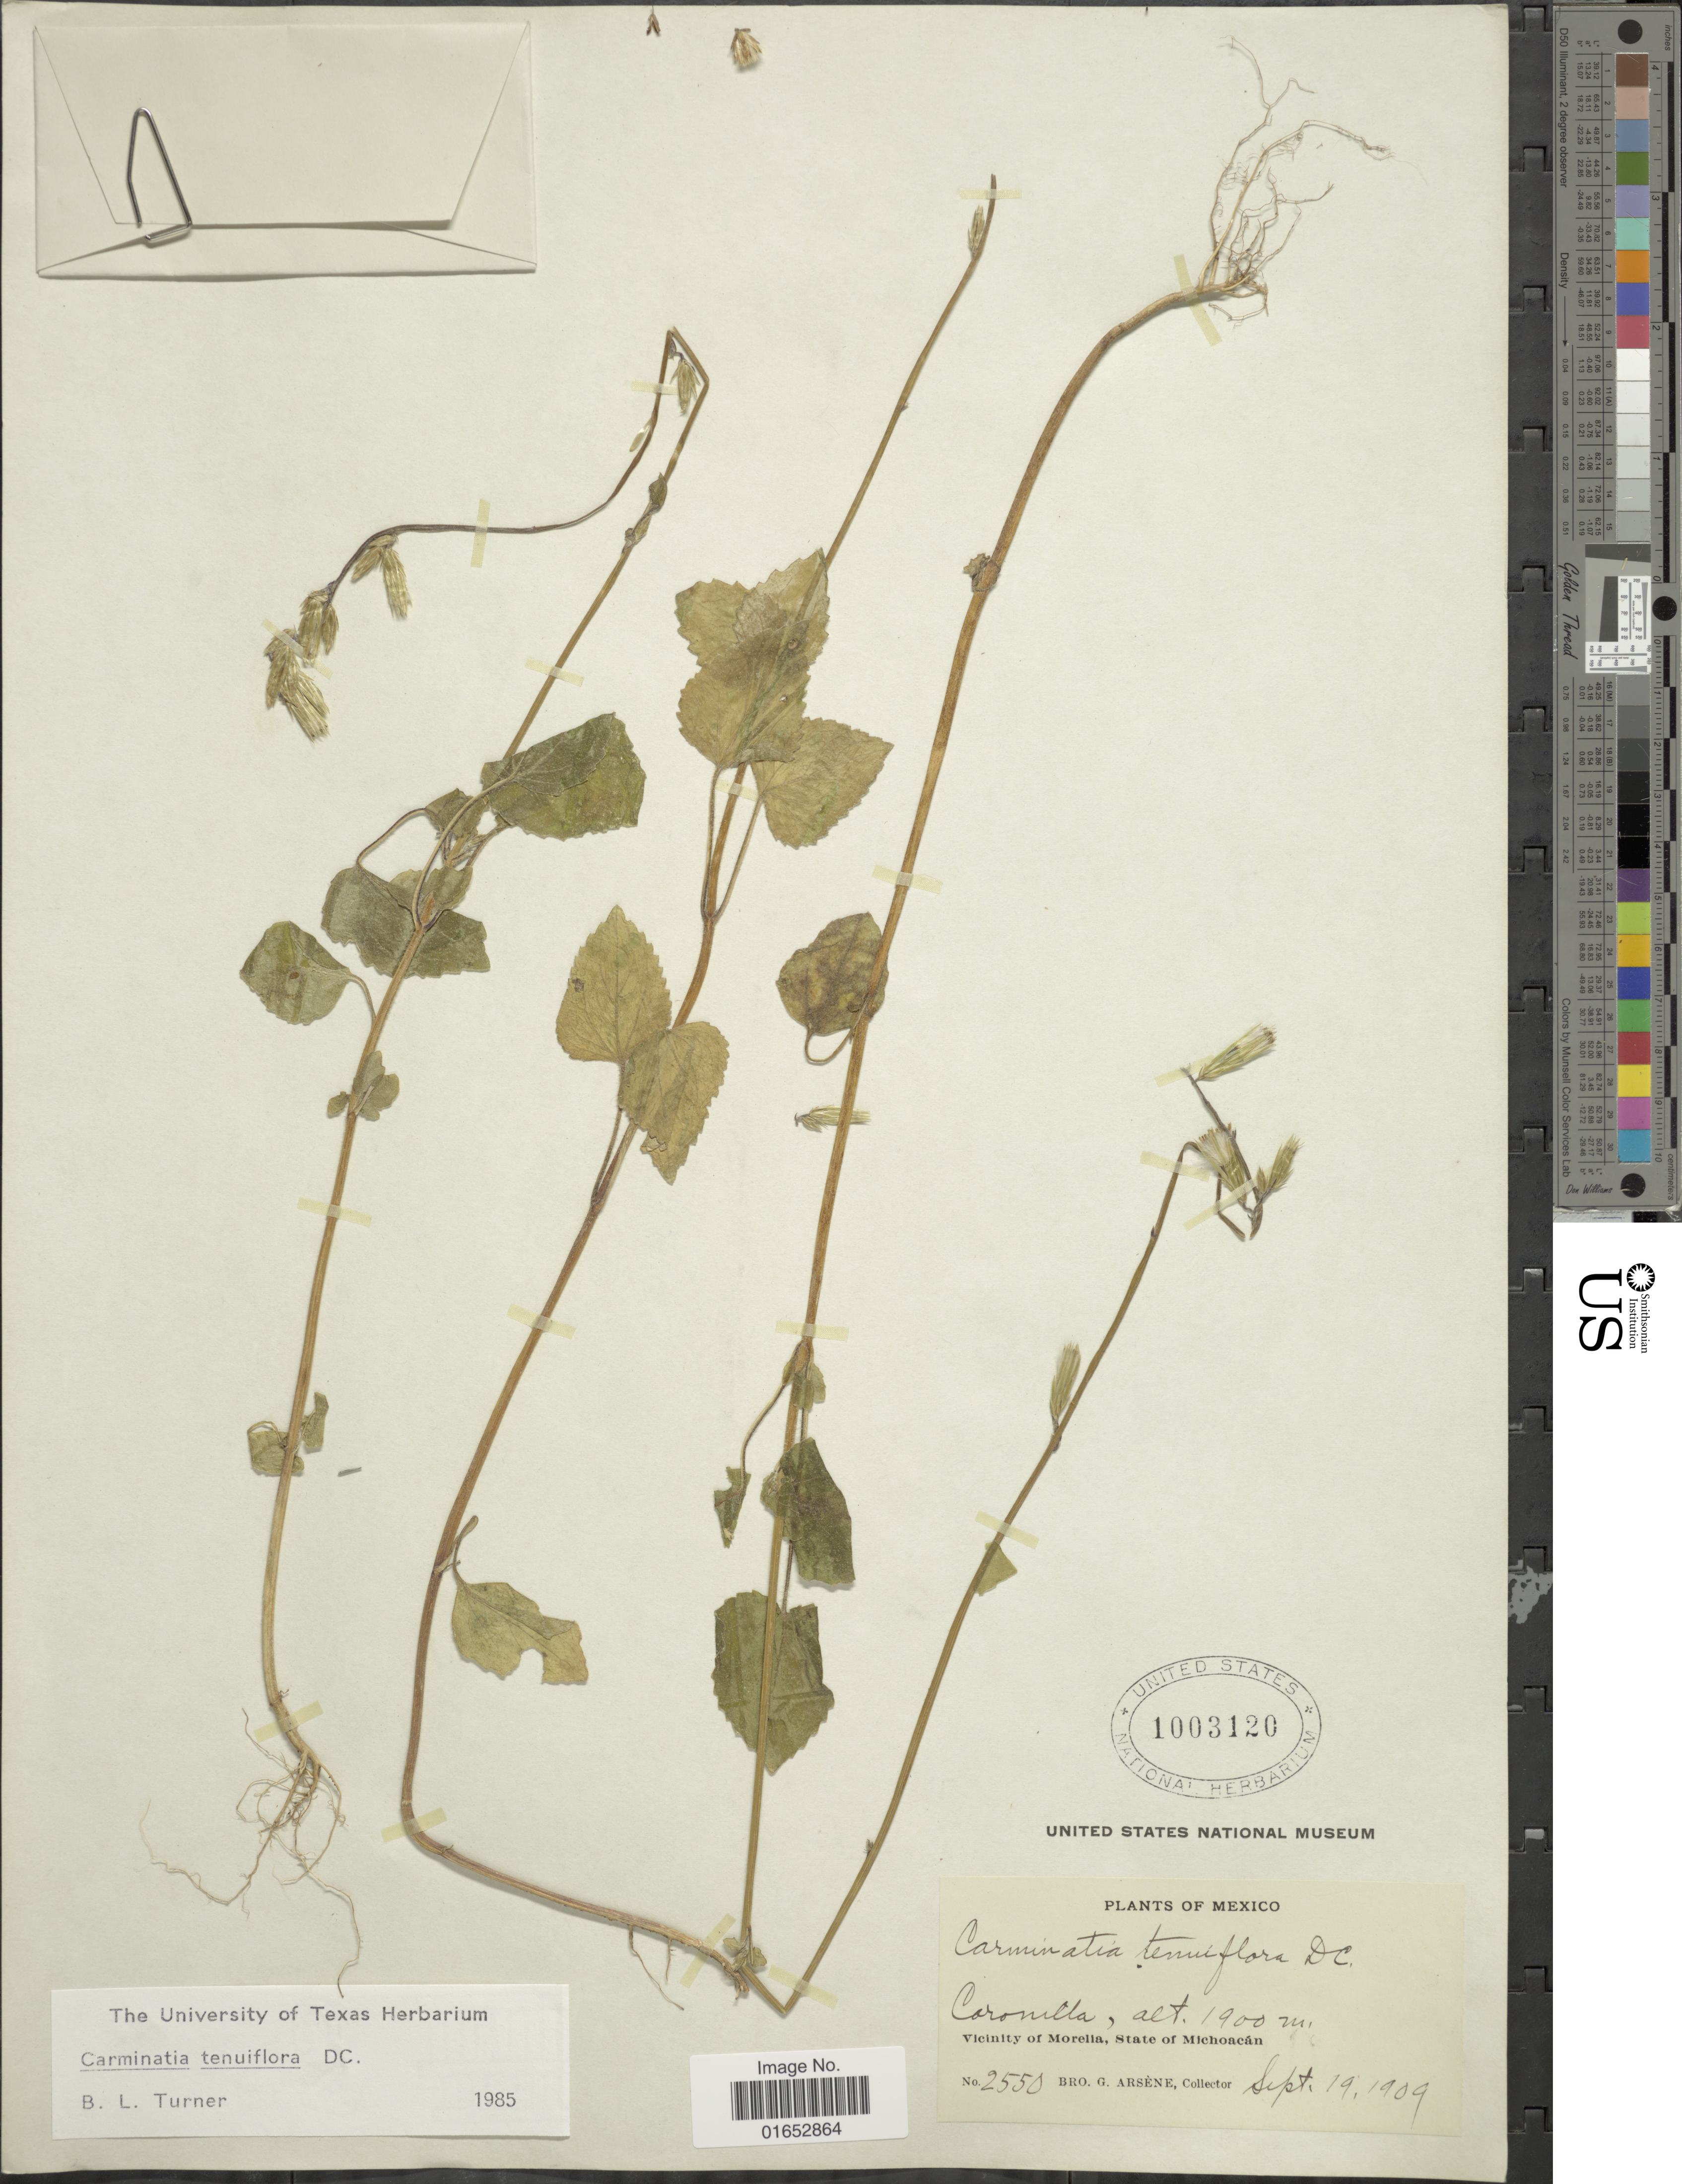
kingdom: Plantae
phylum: Tracheophyta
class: Magnoliopsida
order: Asterales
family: Asteraceae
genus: Carminatia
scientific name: Carminatia tenuiflora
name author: DC.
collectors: Bro. G. Arsène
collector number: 2550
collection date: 1909-09-19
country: Mexico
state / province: Michoacán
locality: Coronilta, Vicinity of Morelia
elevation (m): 1900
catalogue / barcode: US 1003120